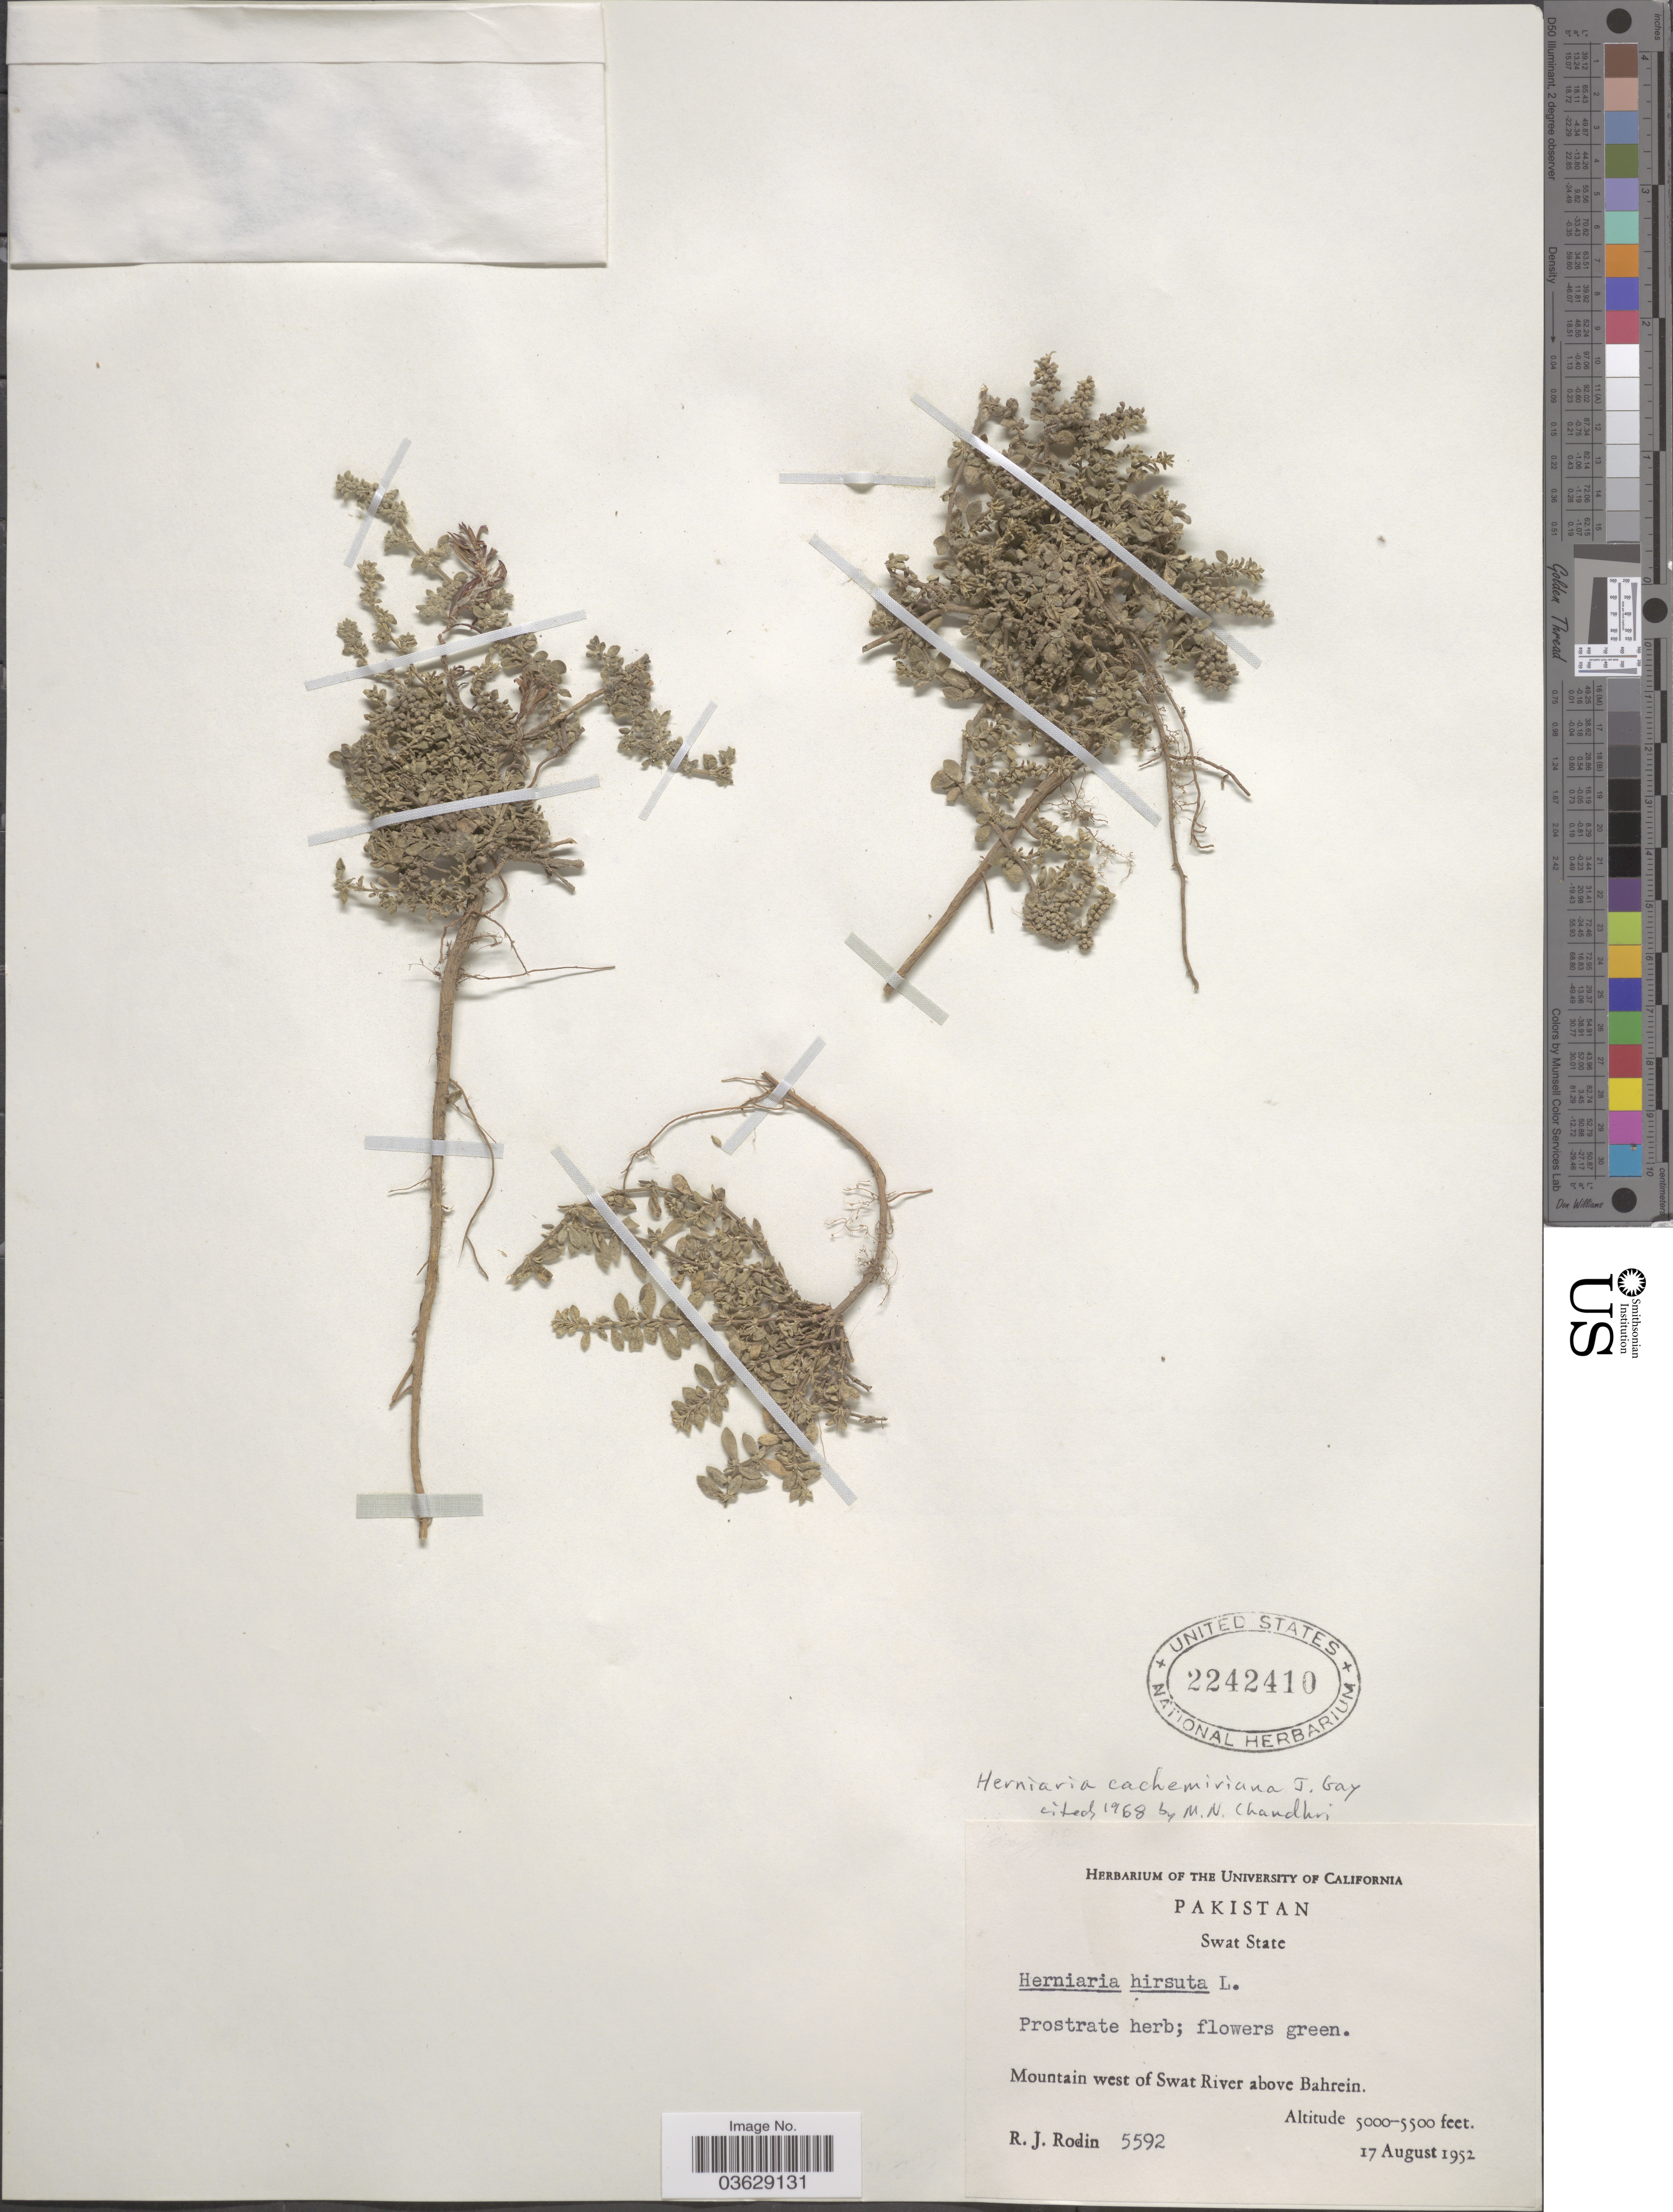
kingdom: Plantae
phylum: Tracheophyta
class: Magnoliopsida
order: Caryophyllales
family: Caryophyllaceae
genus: Herniaria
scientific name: Herniaria cachemiriana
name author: J. Gay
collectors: R. J. Rodin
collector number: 5592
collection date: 1952-08-17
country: Pakistan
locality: Swat State. Mountain west of Swat River above Bahrein.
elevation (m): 1524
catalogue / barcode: US 2242410